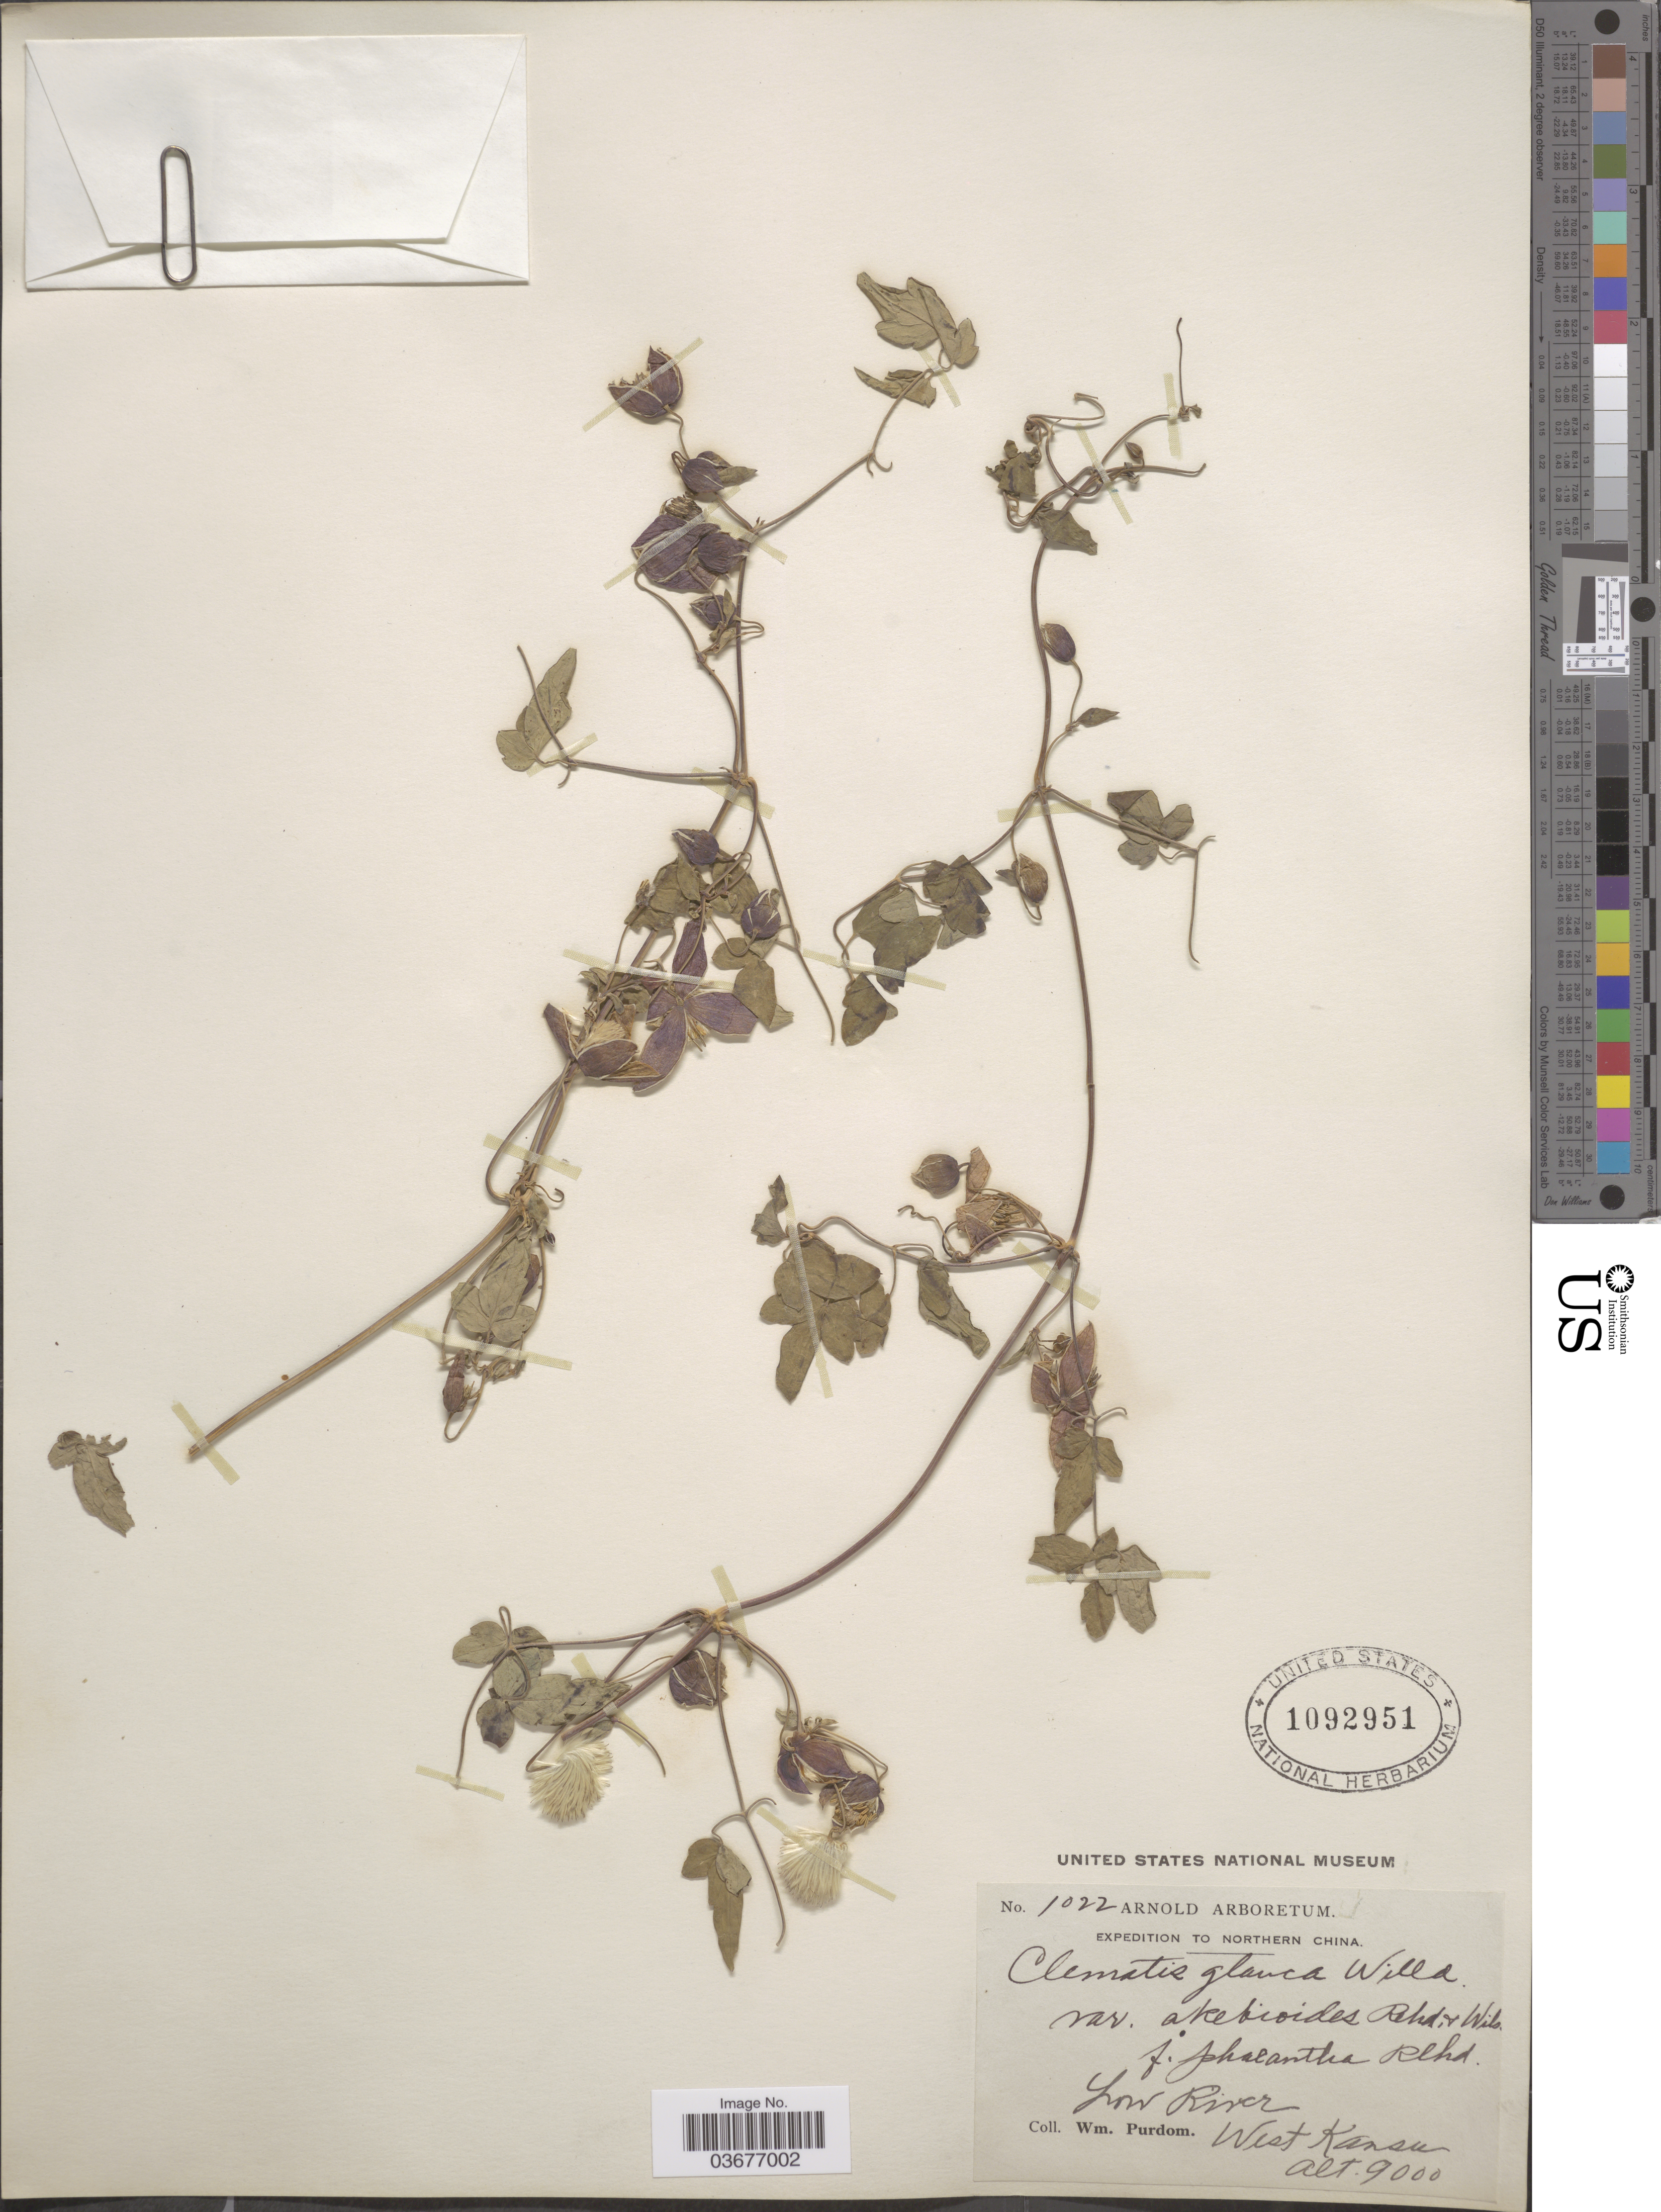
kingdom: Plantae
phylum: Tracheophyta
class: Magnoliopsida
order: Ranunculales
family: Ranunculaceae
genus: Clematis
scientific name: Clematis glauca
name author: Willd.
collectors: W. Purdom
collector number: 1022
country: China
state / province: Gansu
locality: Northern China. Low River. West Kansu.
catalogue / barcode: US 1092951